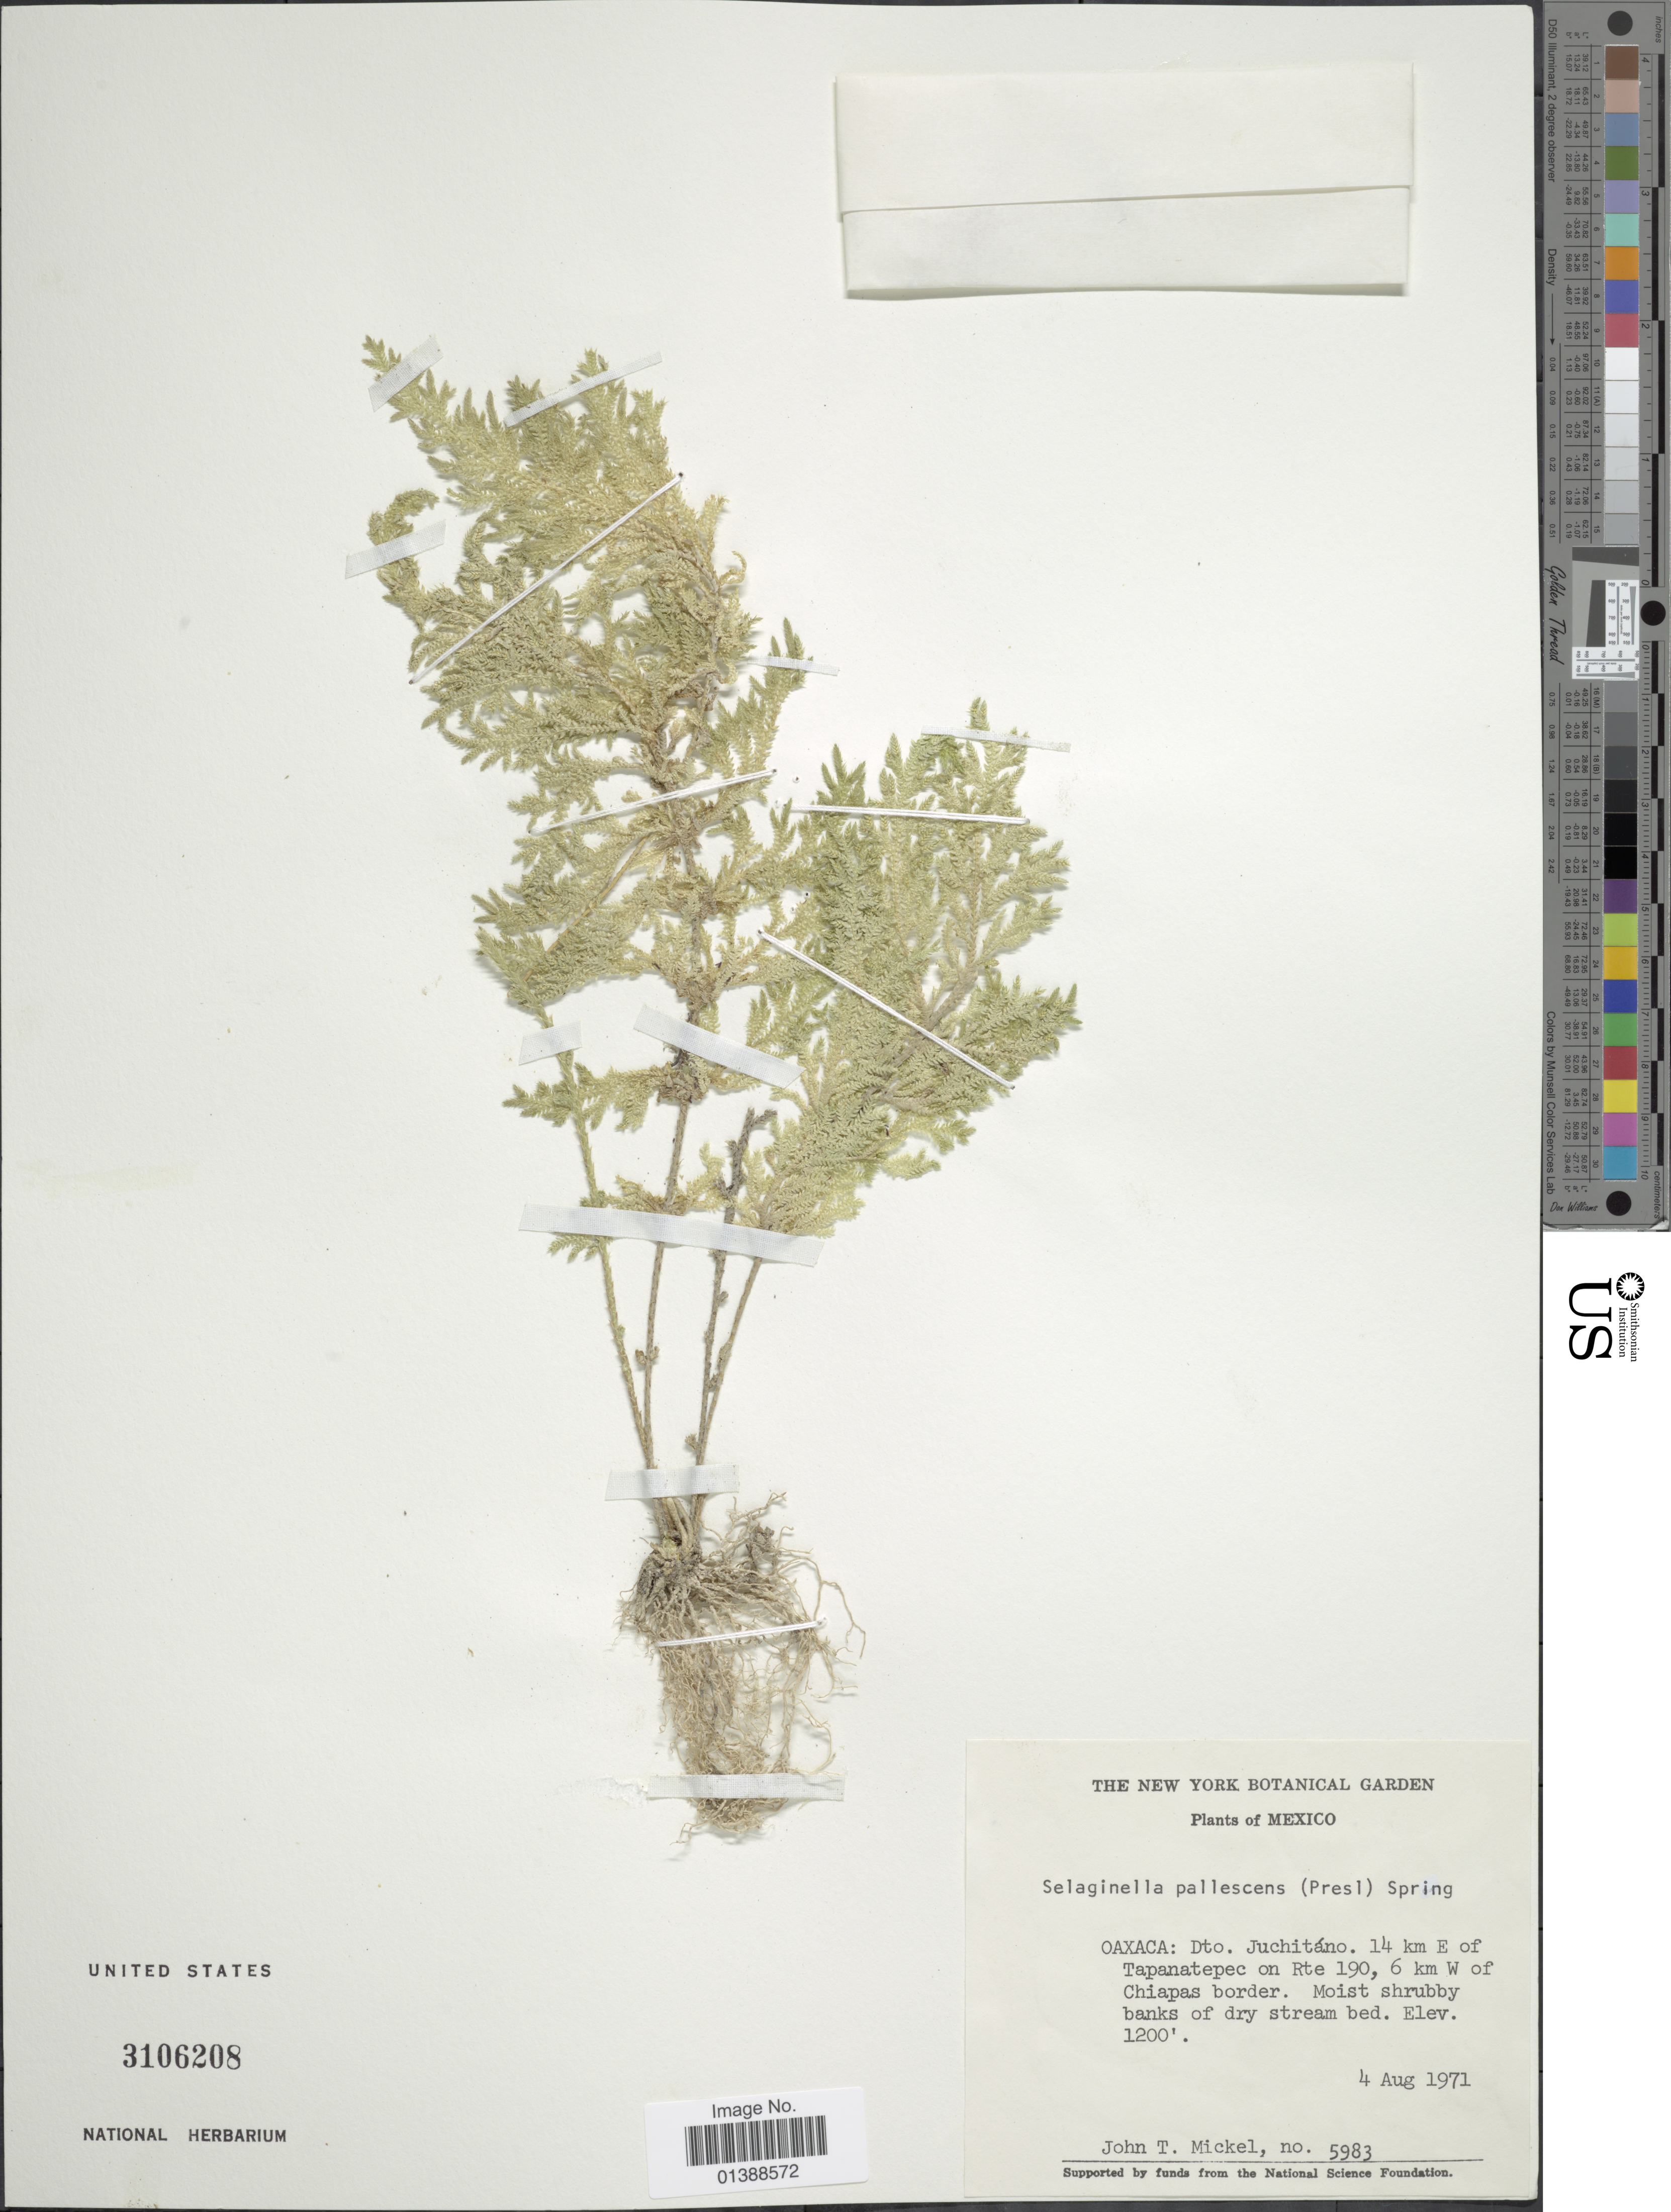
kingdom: Plantae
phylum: Tracheophyta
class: Lycopodiopsida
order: Selaginellales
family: Selaginellaceae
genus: Selaginella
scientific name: Selaginella pallescens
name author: (C. Presl) Spring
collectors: J. T. Mickel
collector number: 5983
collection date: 1971-08-04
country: Mexico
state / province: Oaxaca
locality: Dto Juchitáno, 14 km E of Tapanatepec on Rte 190, 6 km W of Chiapas border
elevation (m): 366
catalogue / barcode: US 3106208